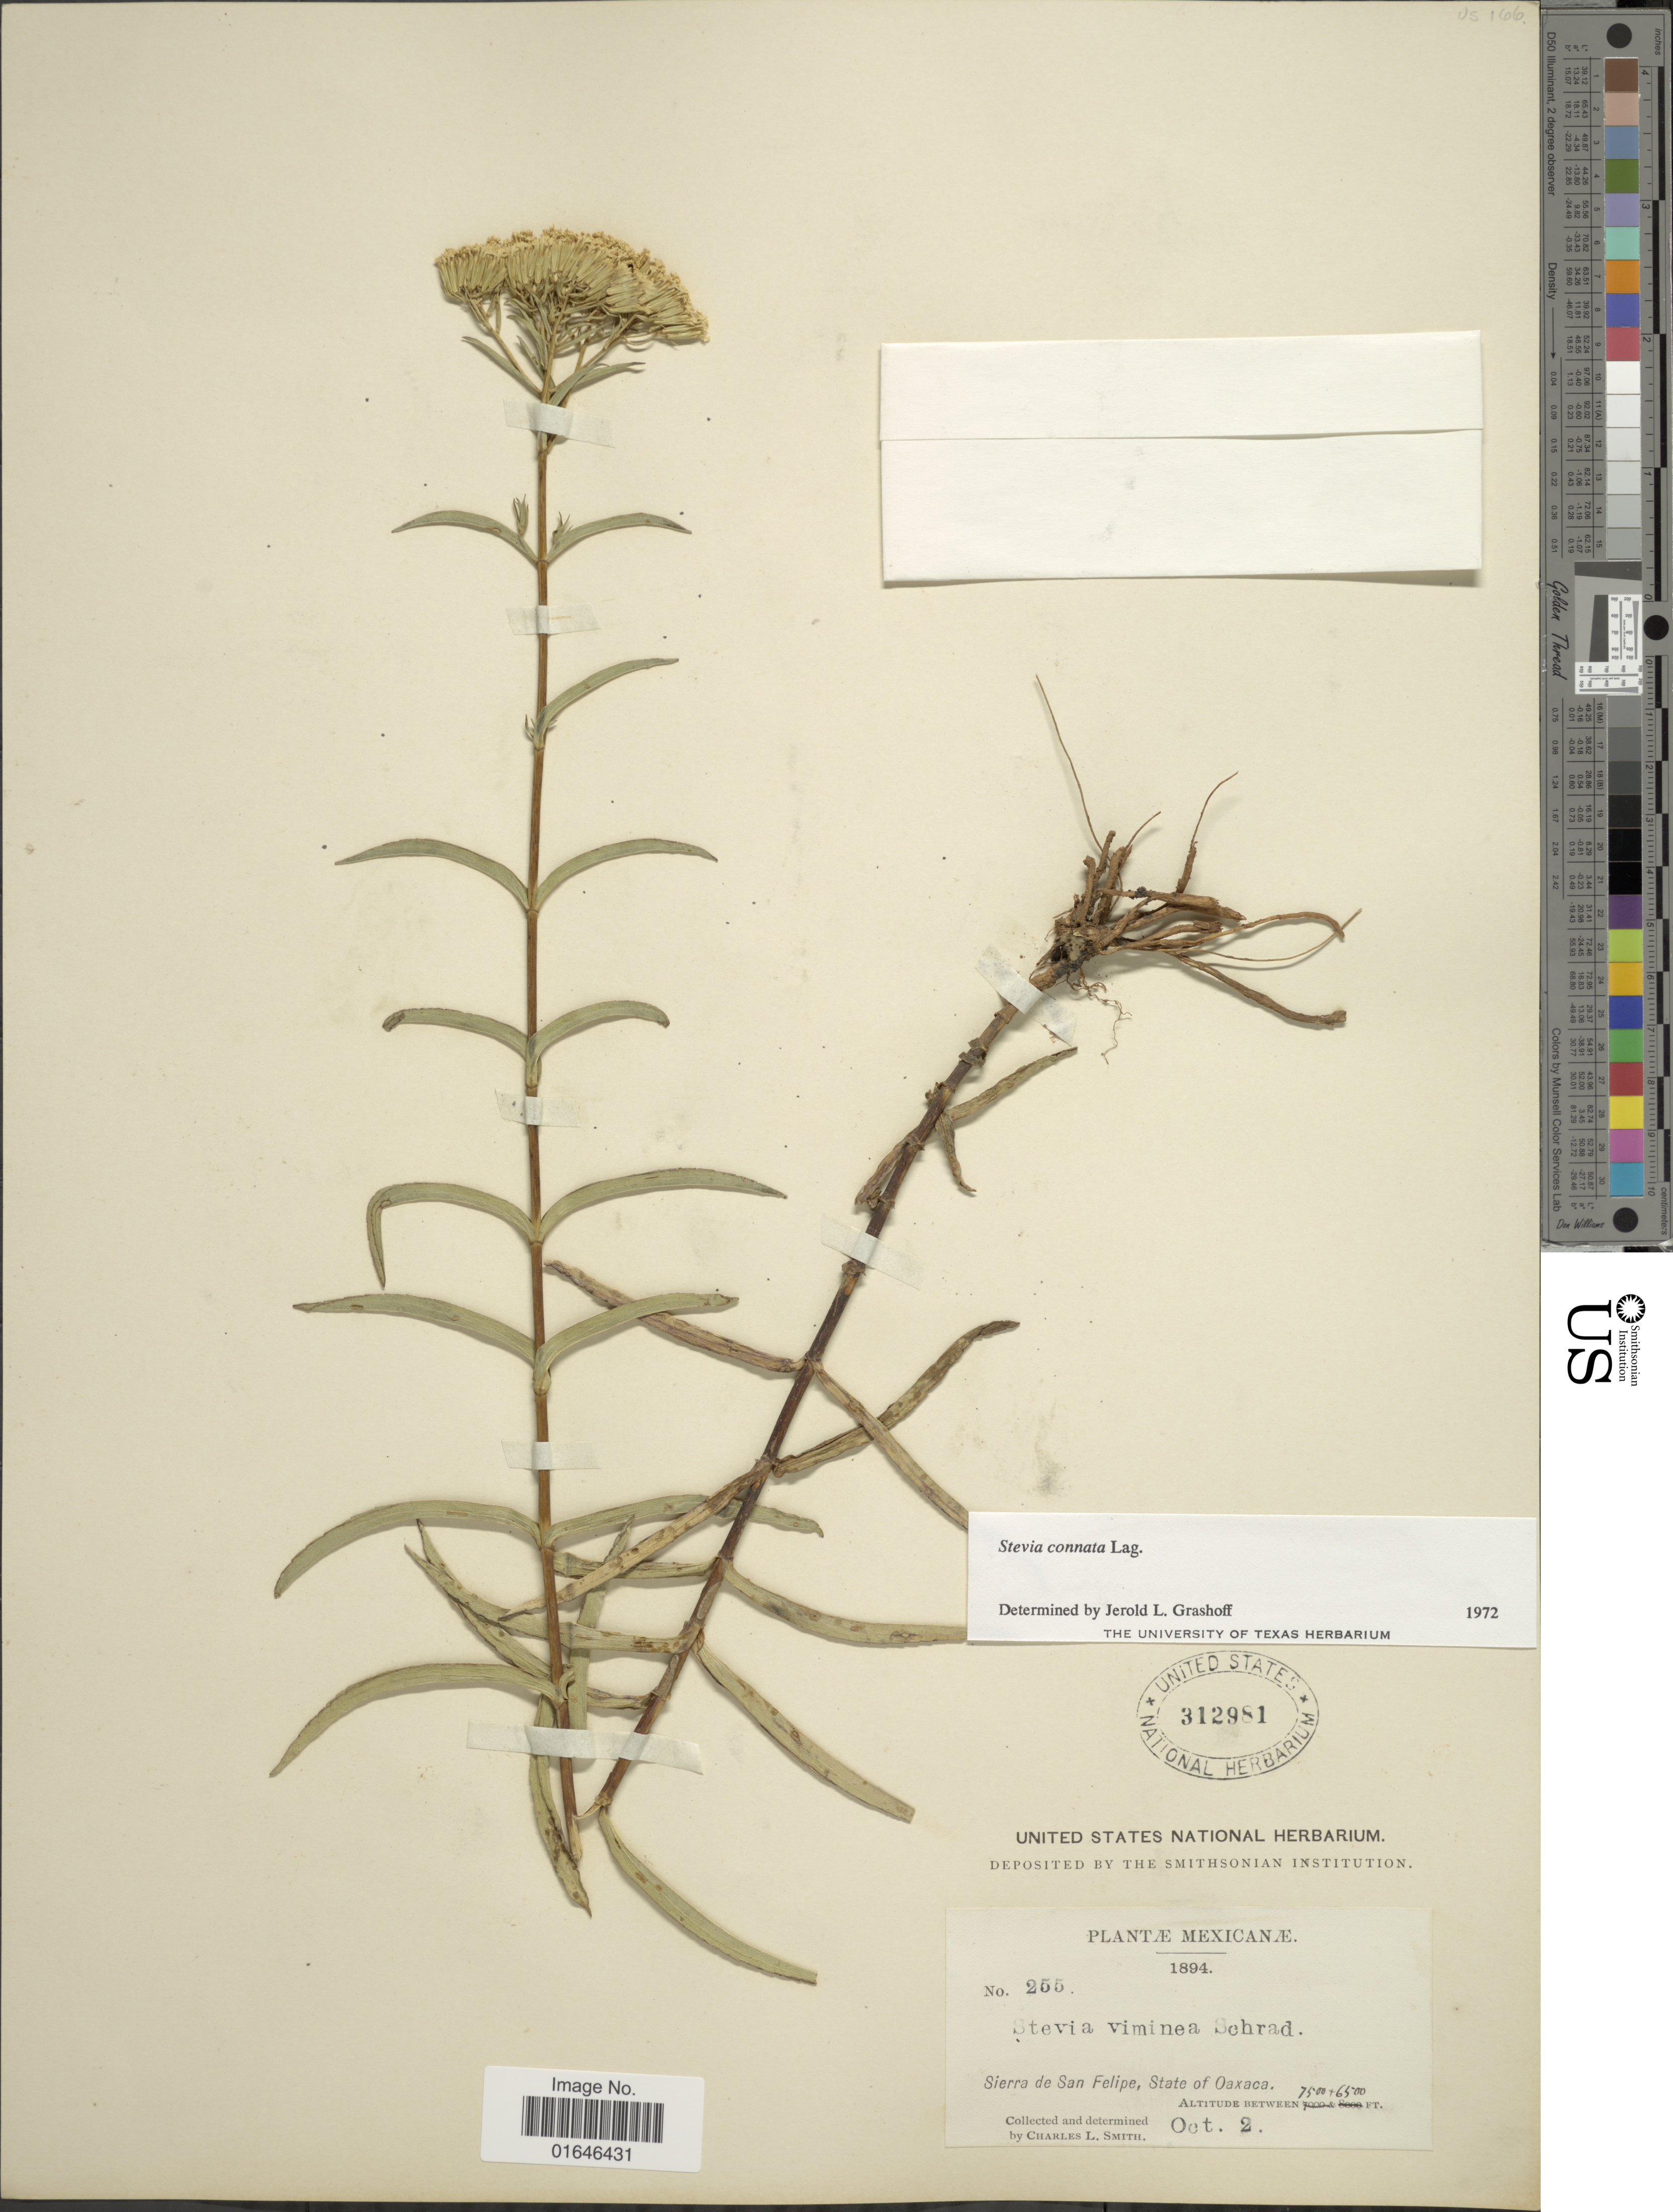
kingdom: Plantae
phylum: Tracheophyta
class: Magnoliopsida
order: Asterales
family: Asteraceae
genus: Stevia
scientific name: Stevia connata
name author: Lag.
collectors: C. L. Smith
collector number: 255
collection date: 1894-10-02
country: Mexico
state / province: Oaxaca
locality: Sierra de San Felipe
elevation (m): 1981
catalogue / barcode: US 312981